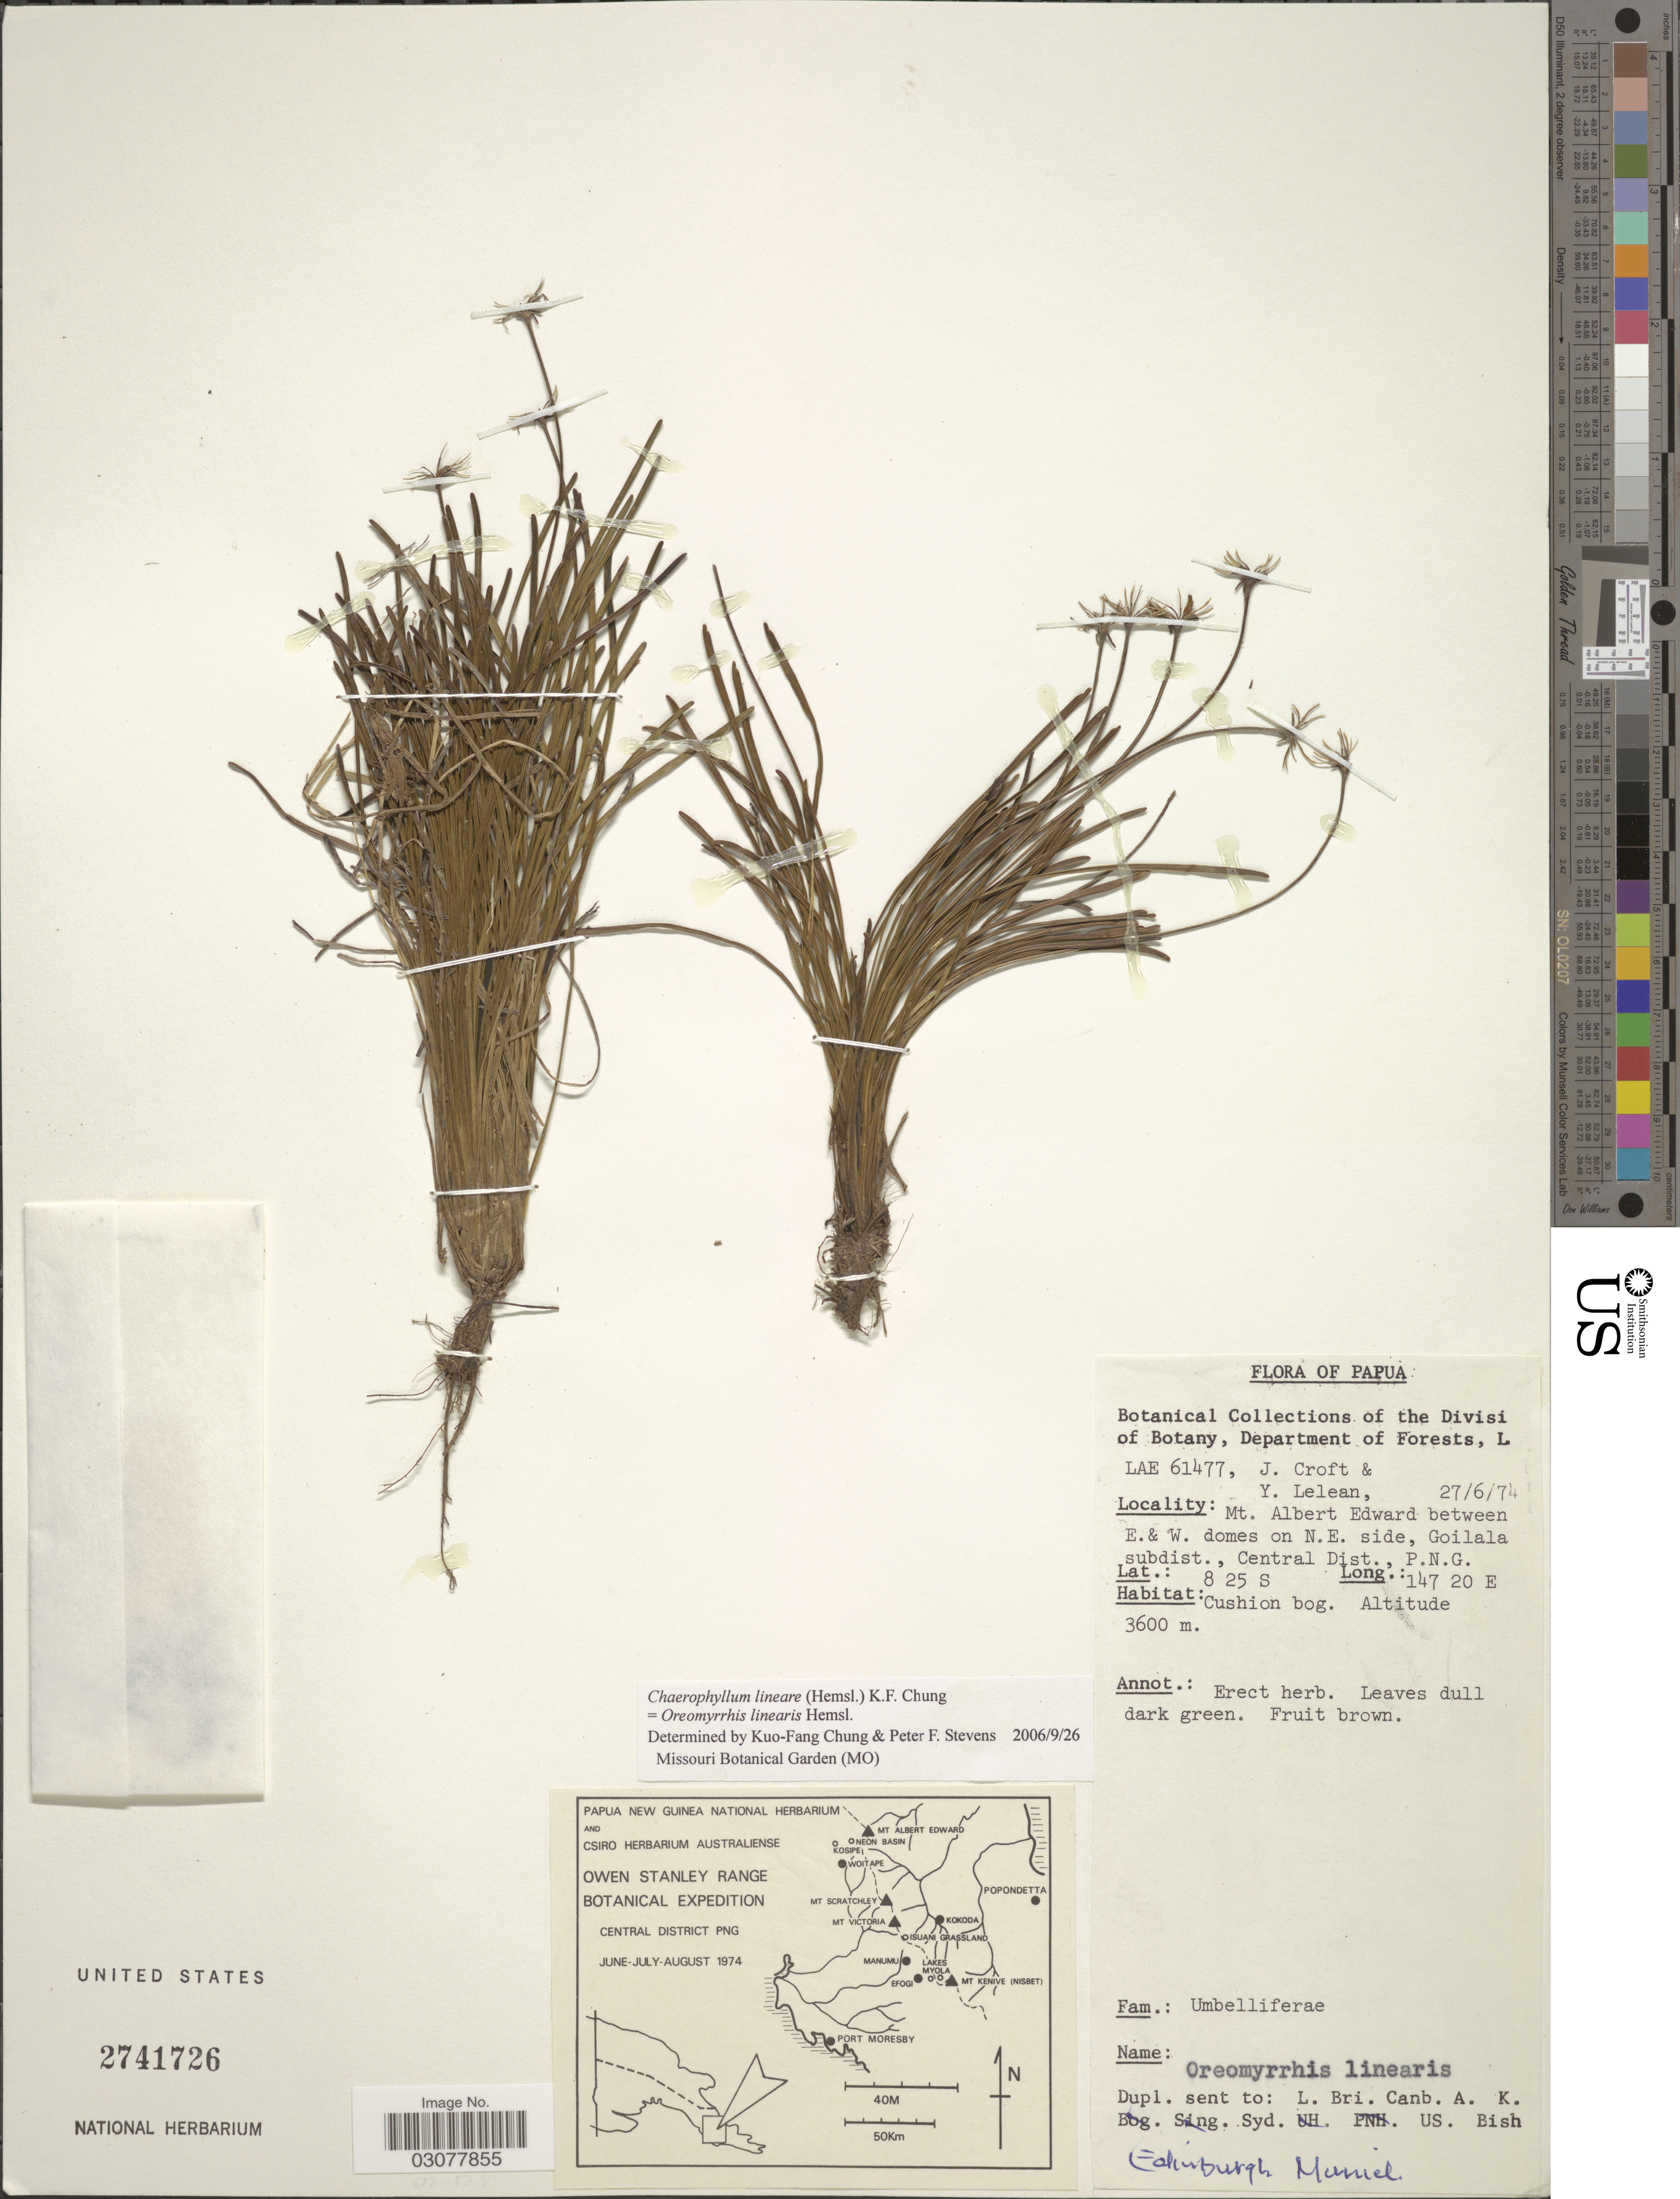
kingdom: Plantae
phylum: Tracheophyta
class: Magnoliopsida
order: Apiales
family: Apiaceae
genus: Chaerophyllum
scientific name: Chaerophyllum lineare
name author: (Hemsl.) K.F. Chung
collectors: J. Croft & Y. Lelean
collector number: LAE61477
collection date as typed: Transcribed d/m/y: 27/6/74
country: Papua New Guinea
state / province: Central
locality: Papua, Mt. Albert Edward between E. & W. domes on N.E. side, Goilala subdist., Central Dist., P.N.G.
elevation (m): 3600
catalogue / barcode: US 2741726